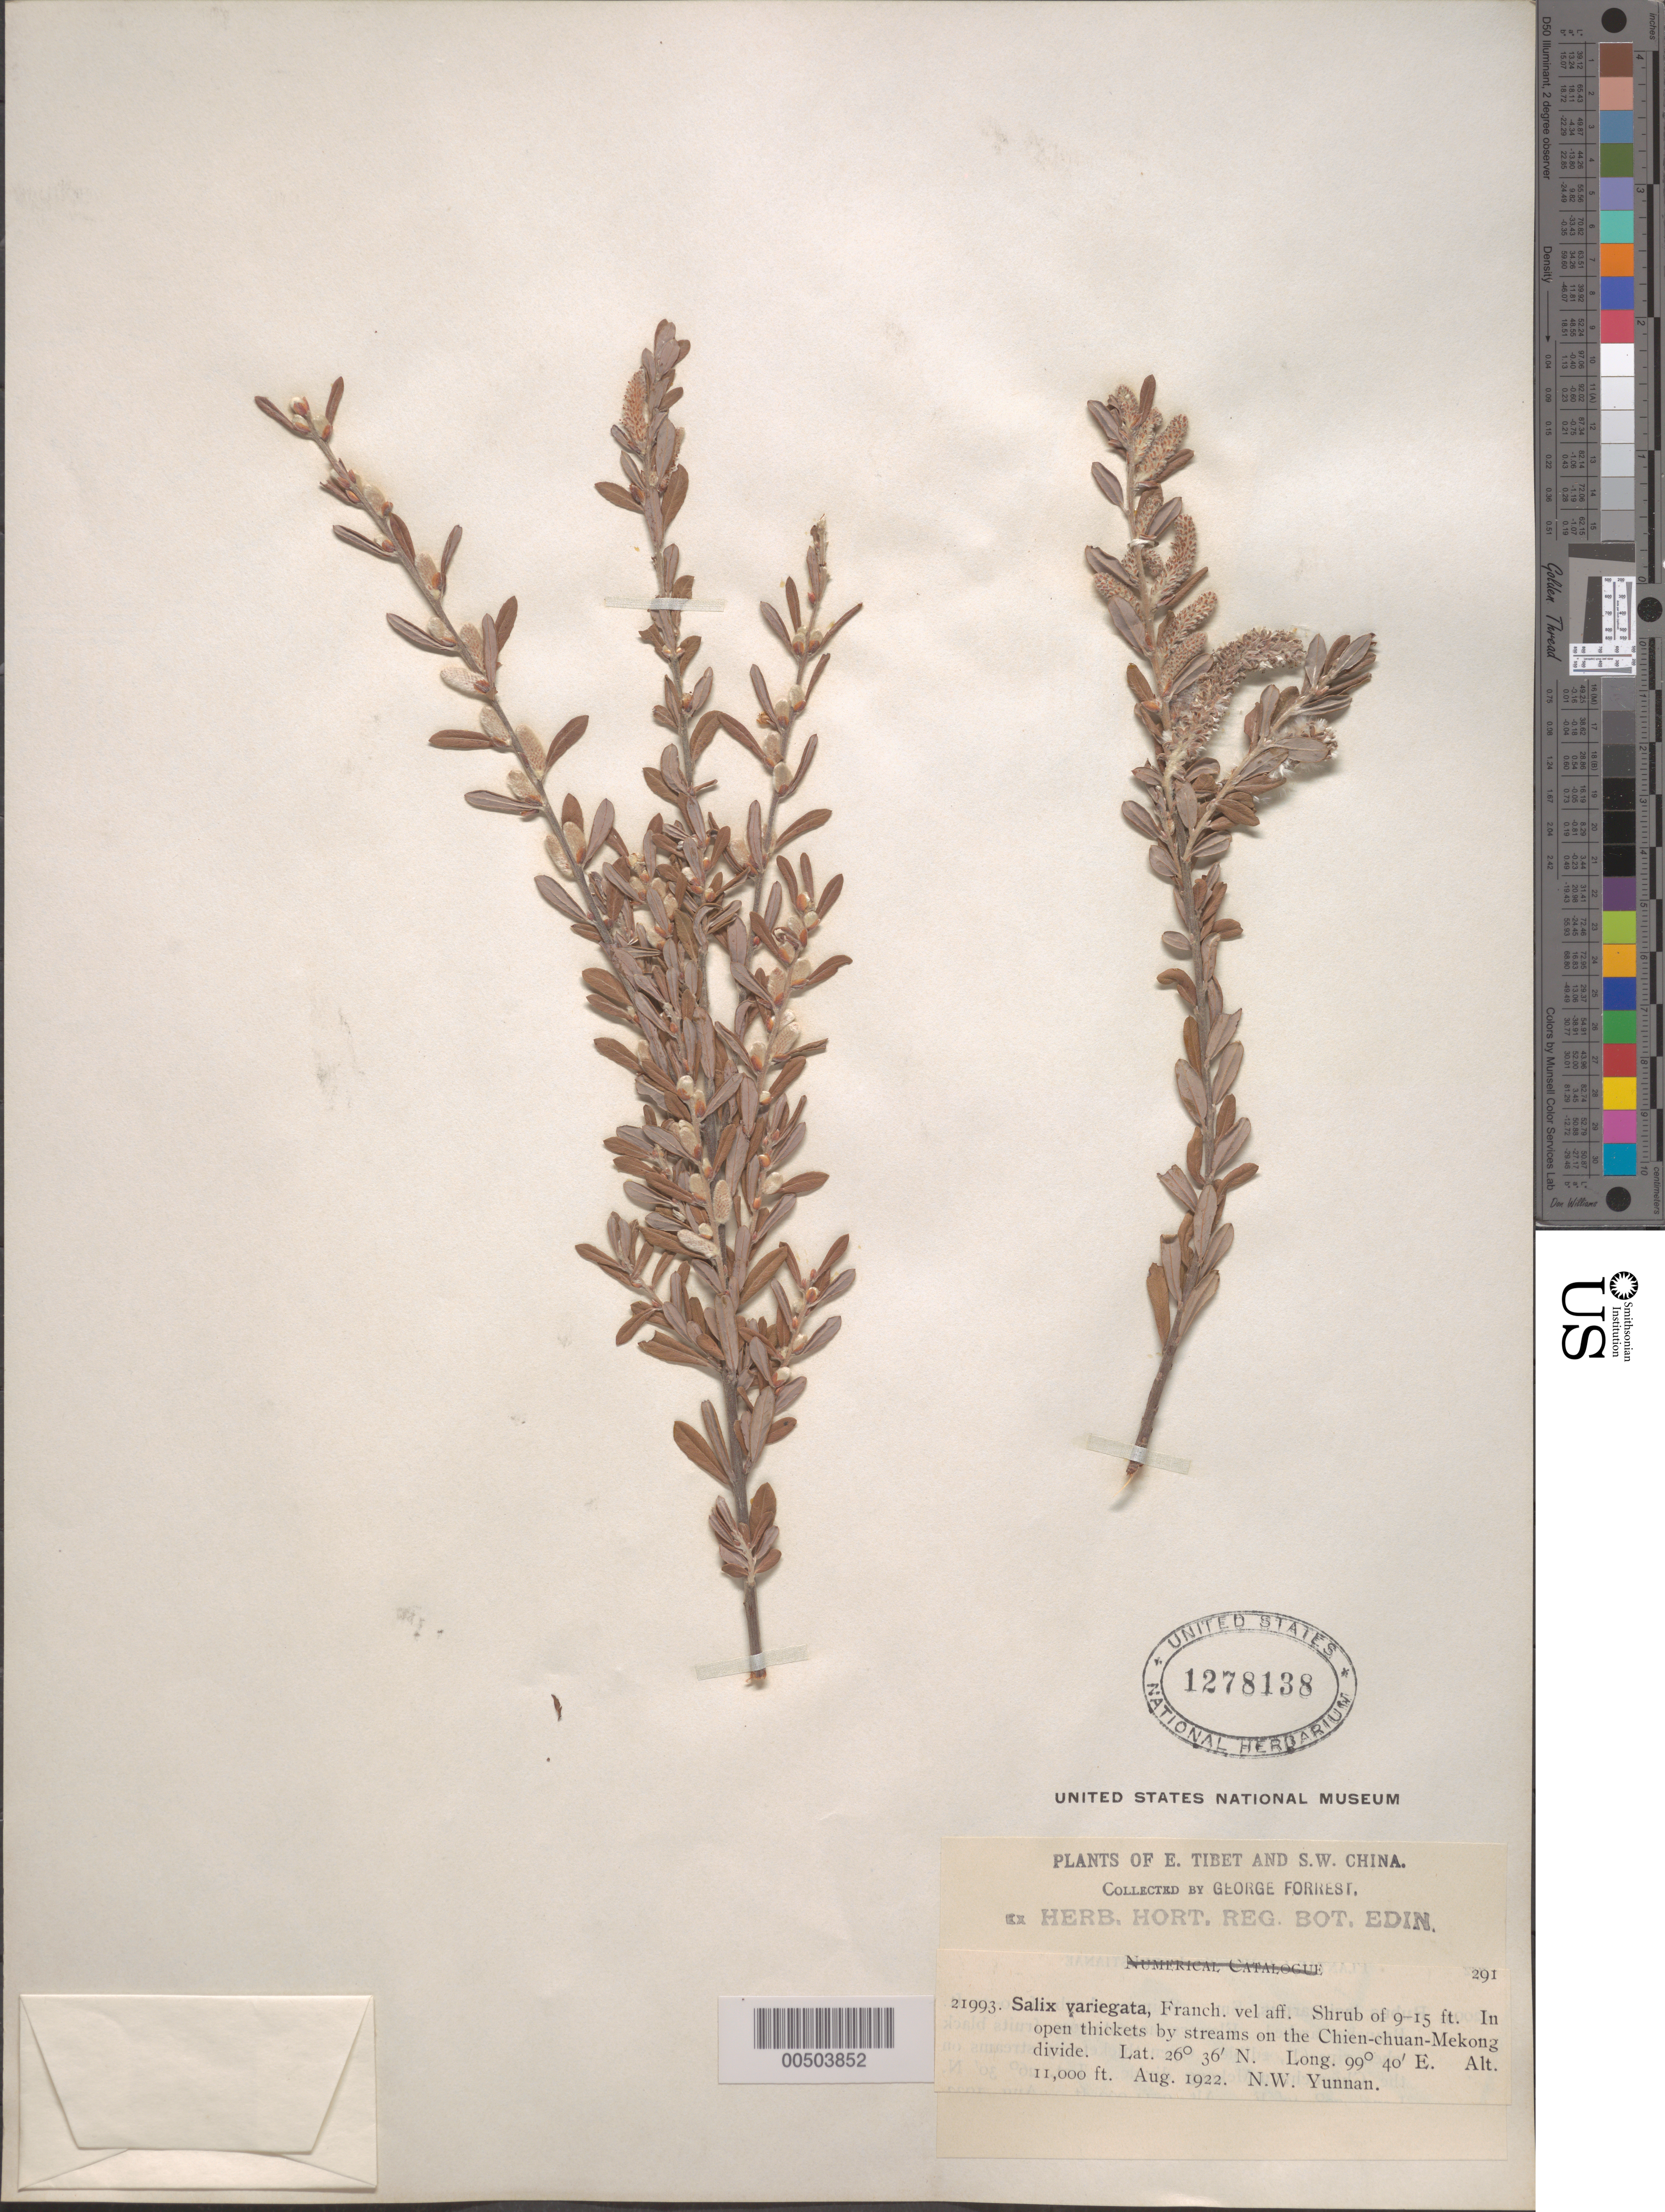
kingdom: Plantae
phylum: Tracheophyta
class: Magnoliopsida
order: Malpighiales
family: Salicaceae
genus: Salix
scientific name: Salix variegata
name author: Franch.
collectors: G. Forrest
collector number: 21993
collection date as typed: Aug 1922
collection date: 1922-08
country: China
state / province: Yunnan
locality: Chien-chuan-Mekong divide.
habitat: In open thickets by streams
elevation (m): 3353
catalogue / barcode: US 1278138